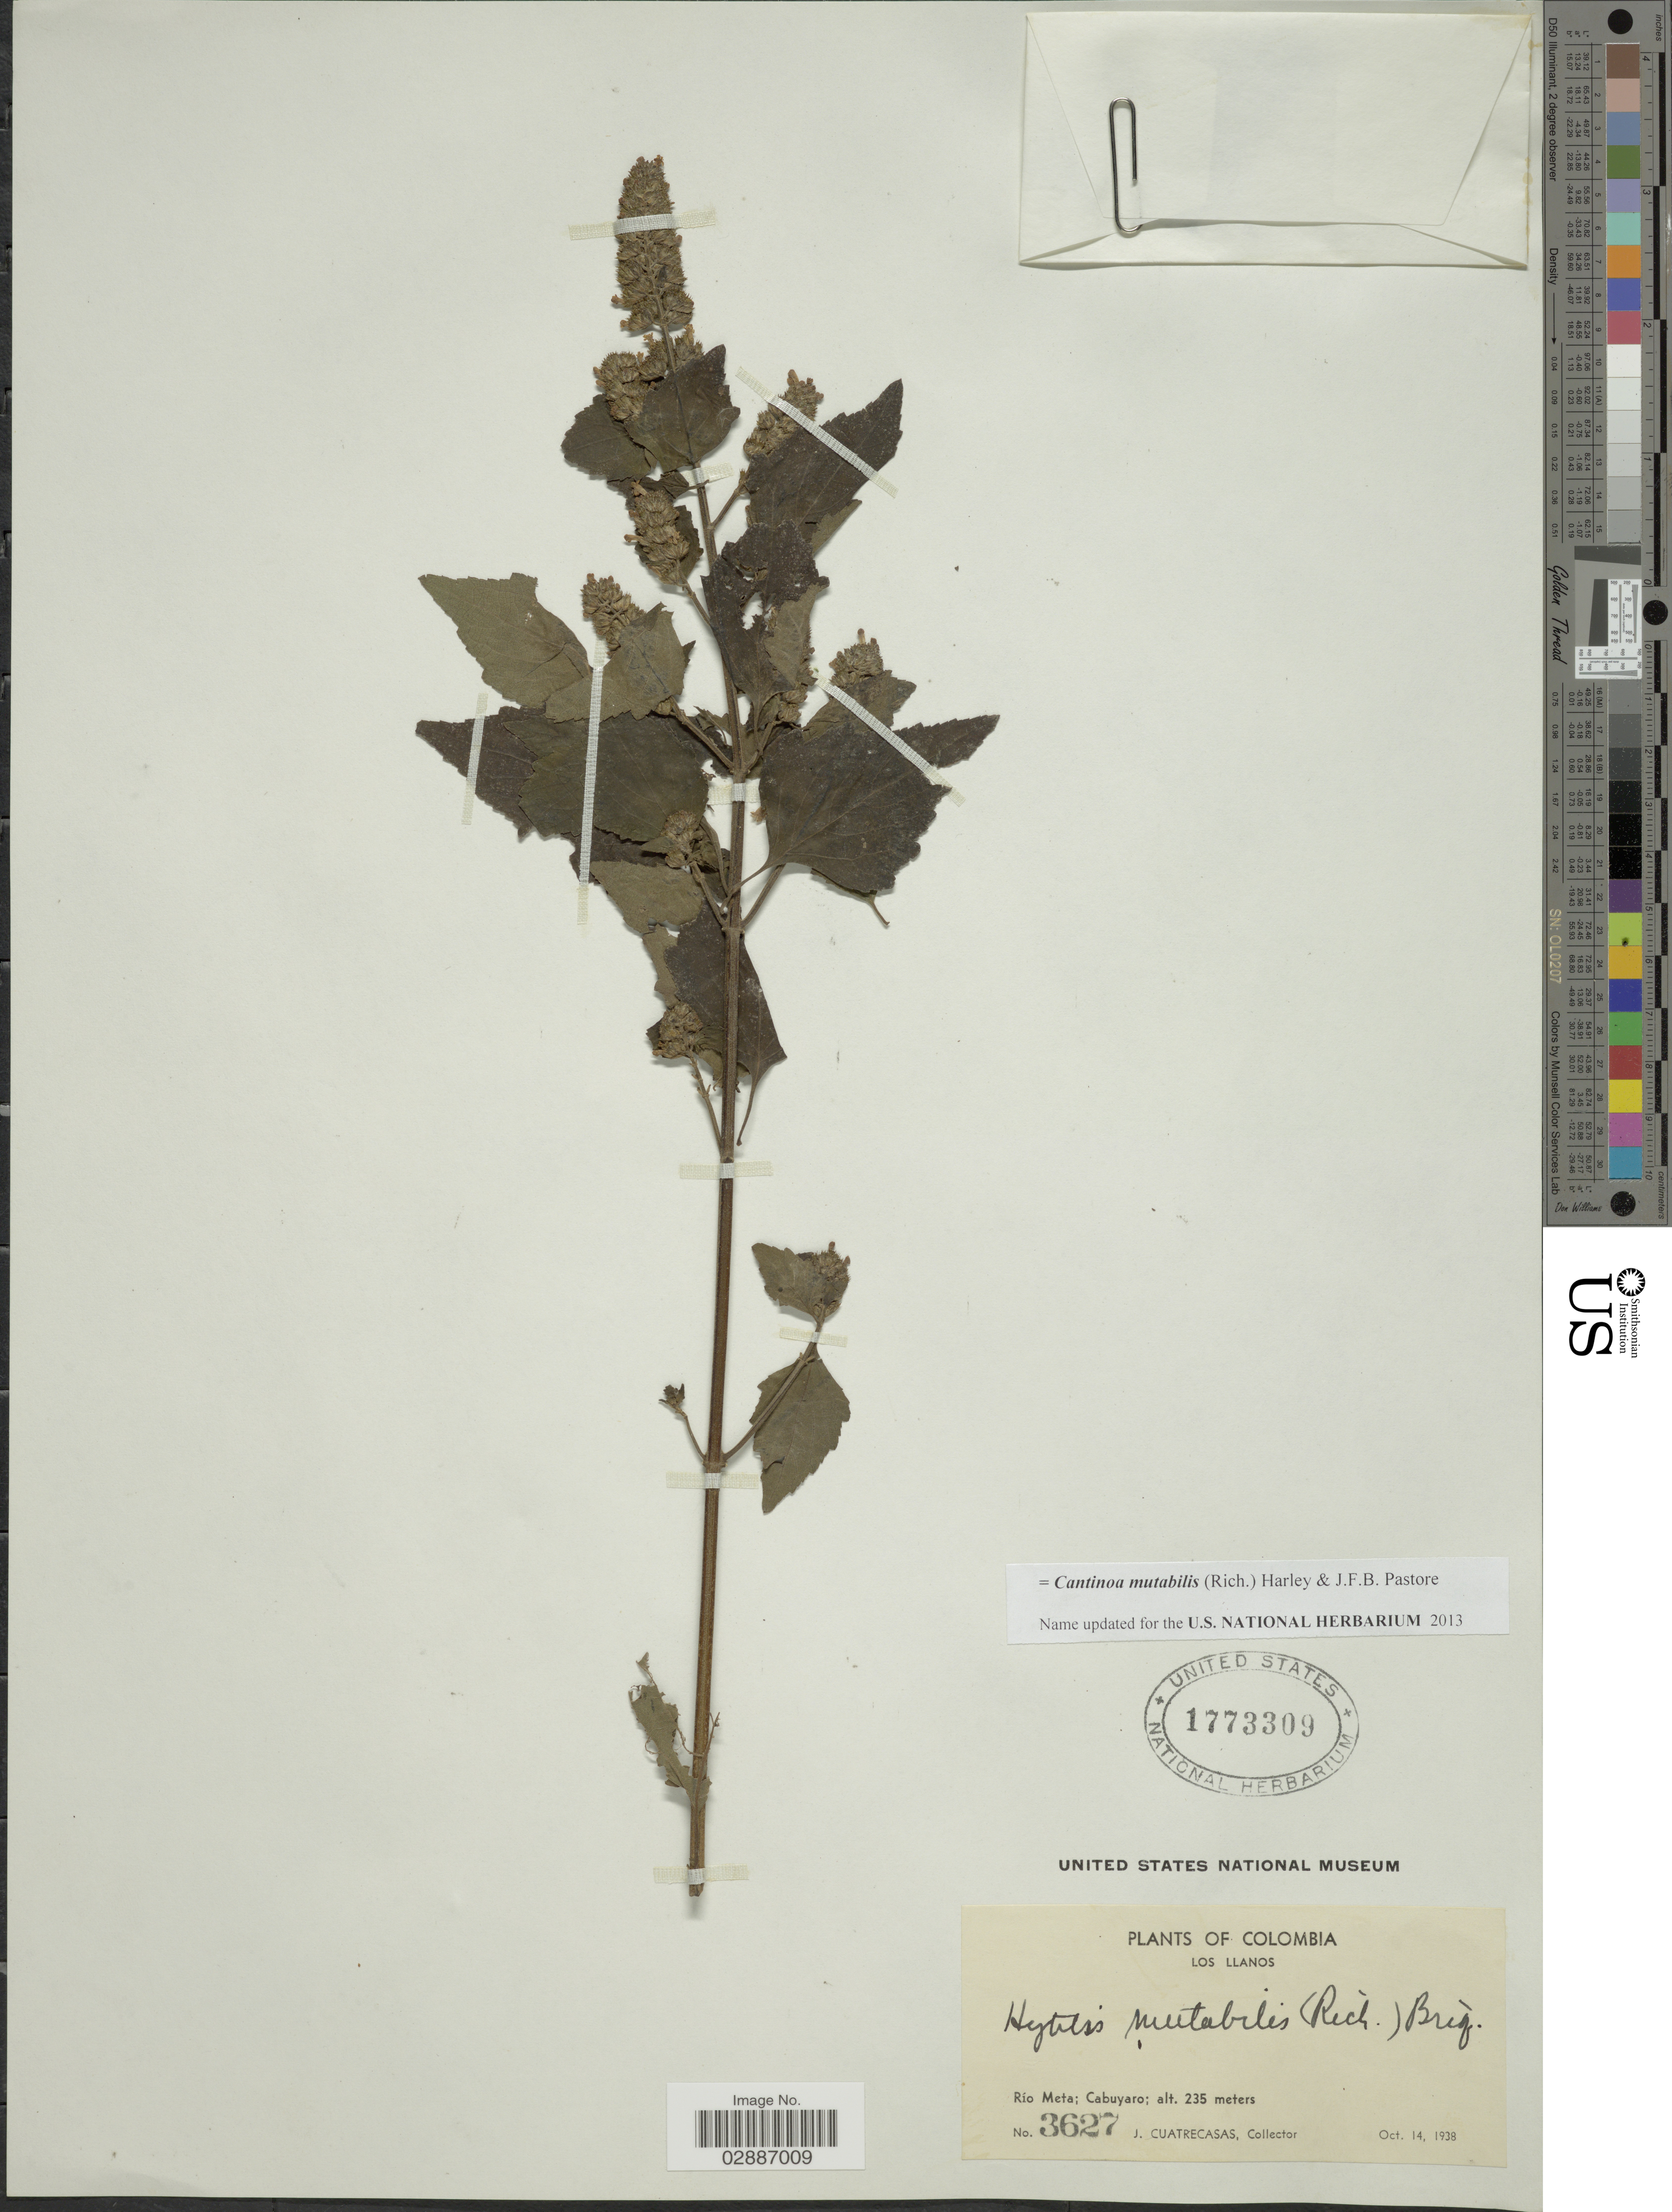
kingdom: Plantae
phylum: Tracheophyta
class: Magnoliopsida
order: Lamiales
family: Lamiaceae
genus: Cantinoa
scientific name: Cantinoa mutabilis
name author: (Epling) Harley & J.F.B. Pastore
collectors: J. Cuatrecasas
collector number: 3627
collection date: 1938-10-14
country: Colombia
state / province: Meta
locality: Los Llanos. Río Meta; Cabuyaro.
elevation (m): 235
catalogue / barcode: US 1773309